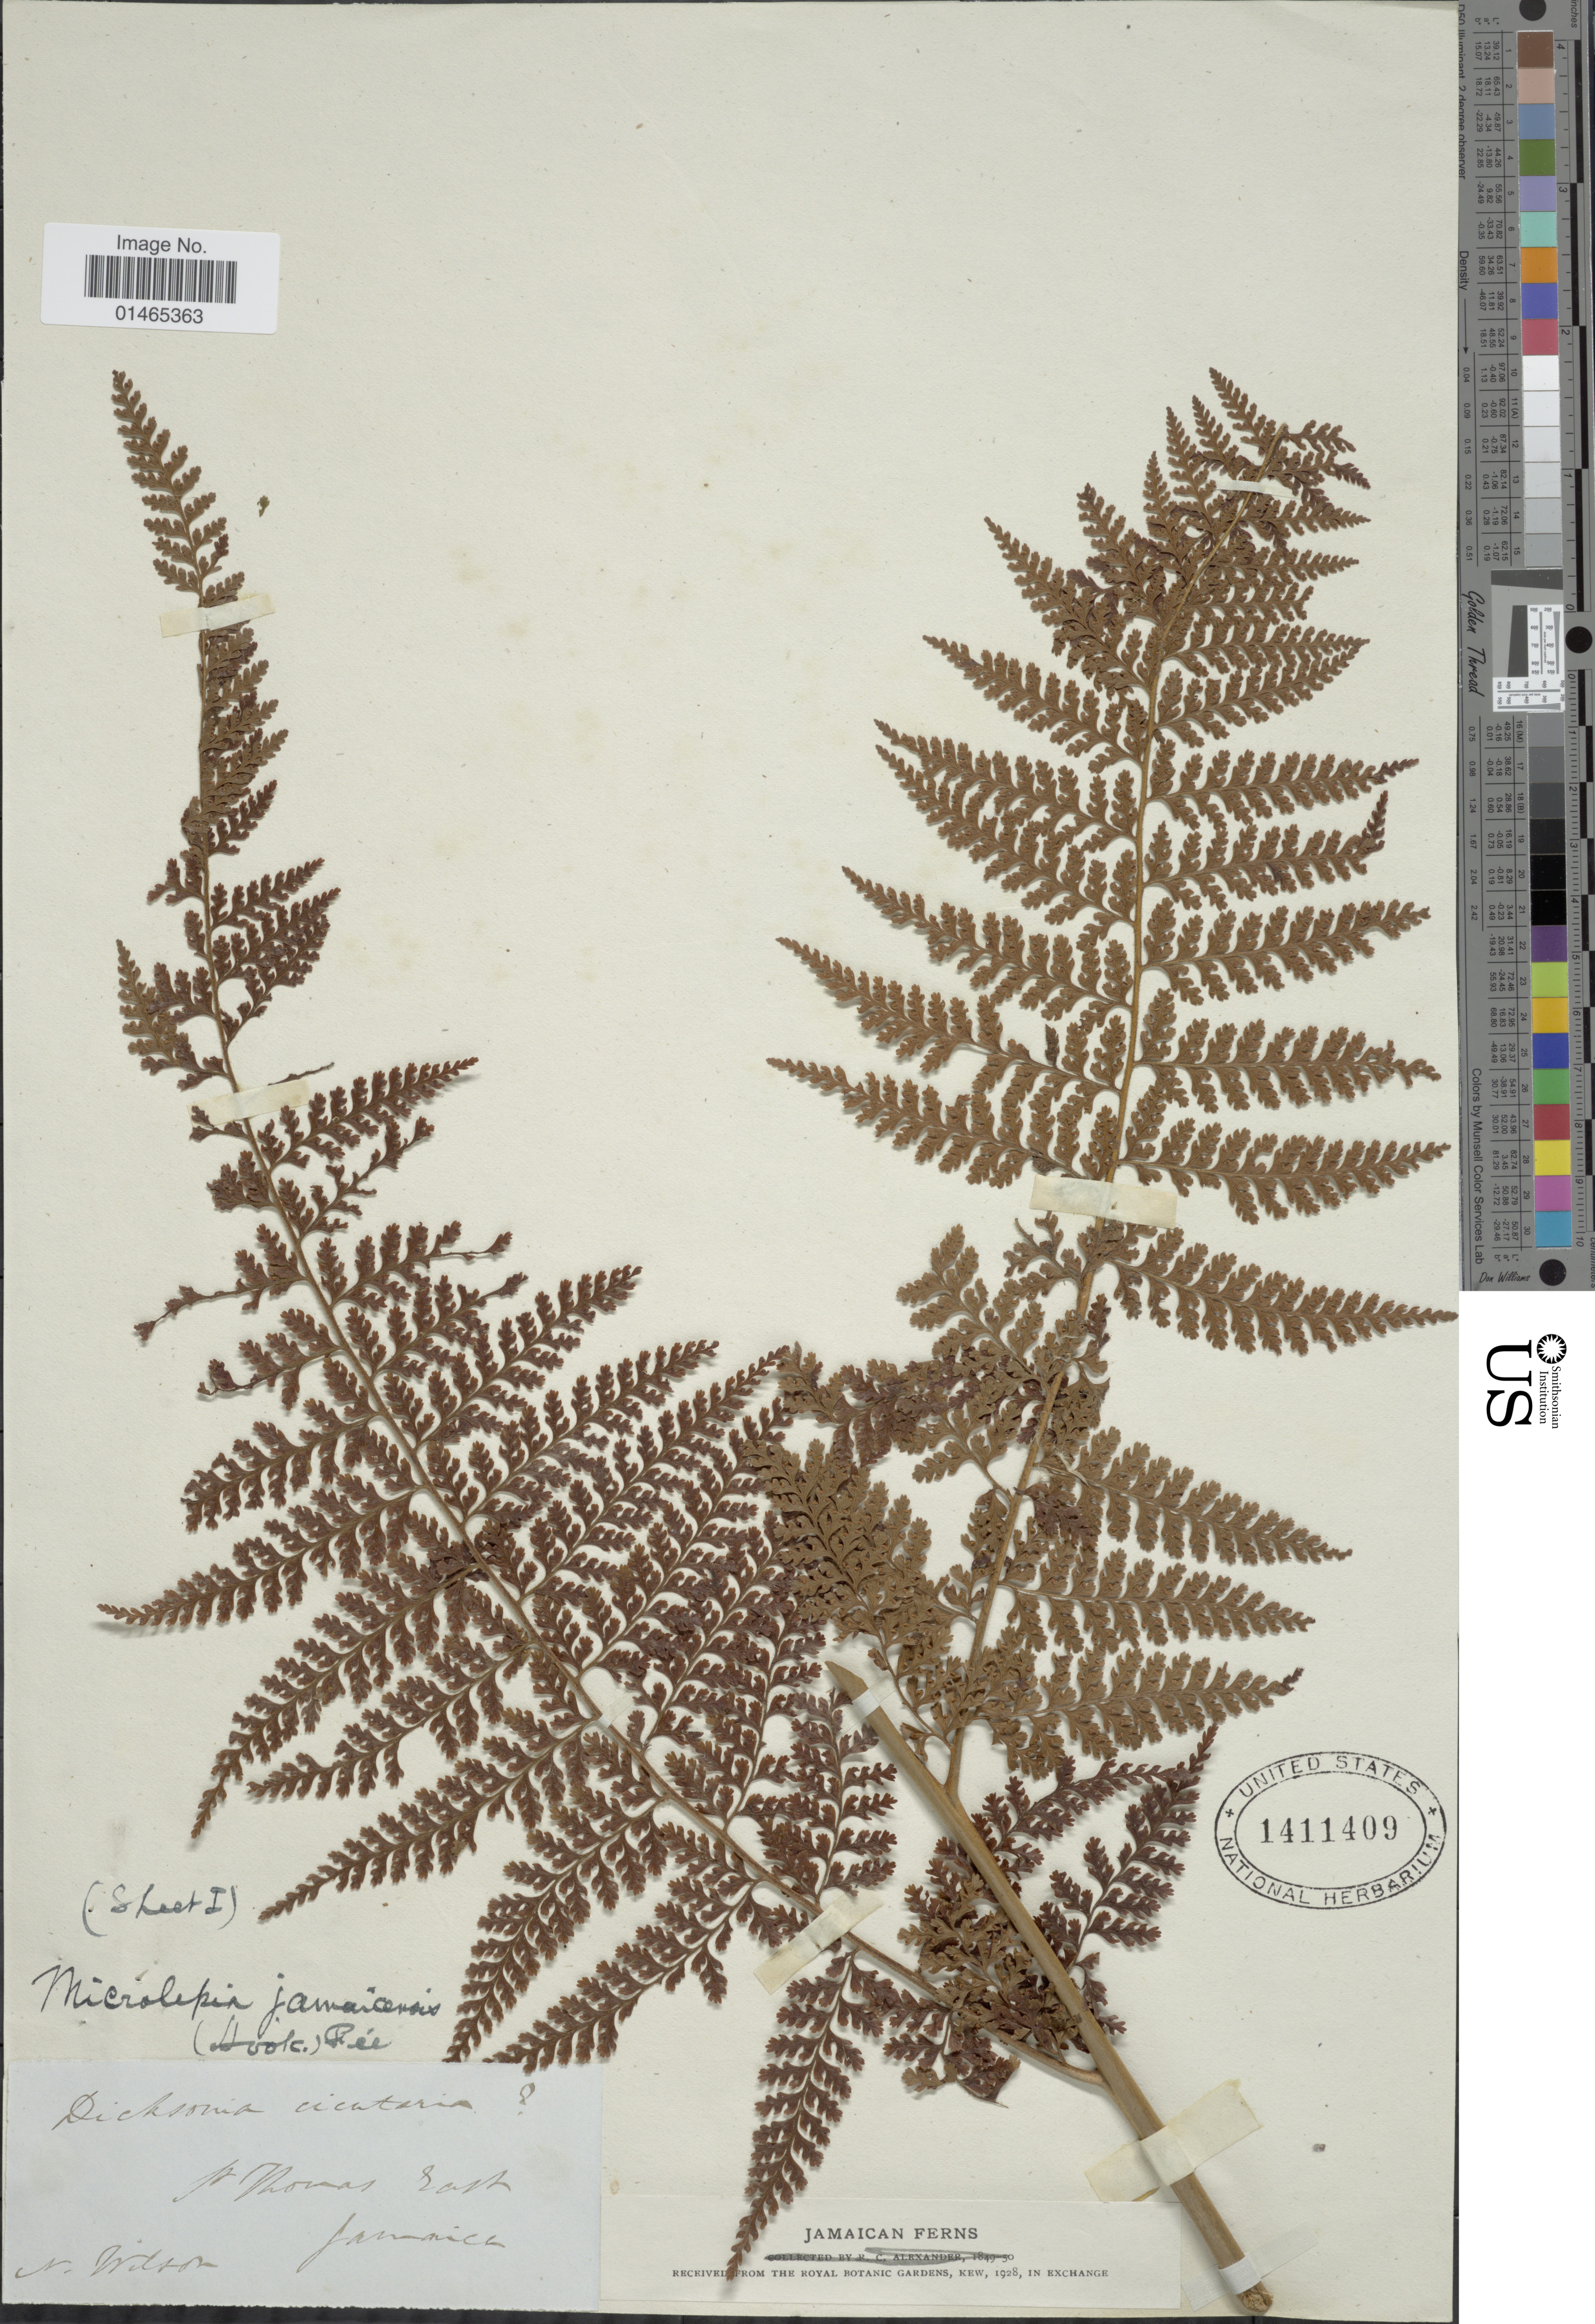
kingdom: Plantae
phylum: Tracheophyta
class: Polypodiopsida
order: Polypodiales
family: Dennstaedtiaceae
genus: Microlepia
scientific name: Microlepia jamaicensis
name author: (Hook.) Fée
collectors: N. Wilson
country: Jamaica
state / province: Saint Thomas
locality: St. Thomas, East Jamaica,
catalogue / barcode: US 1411409